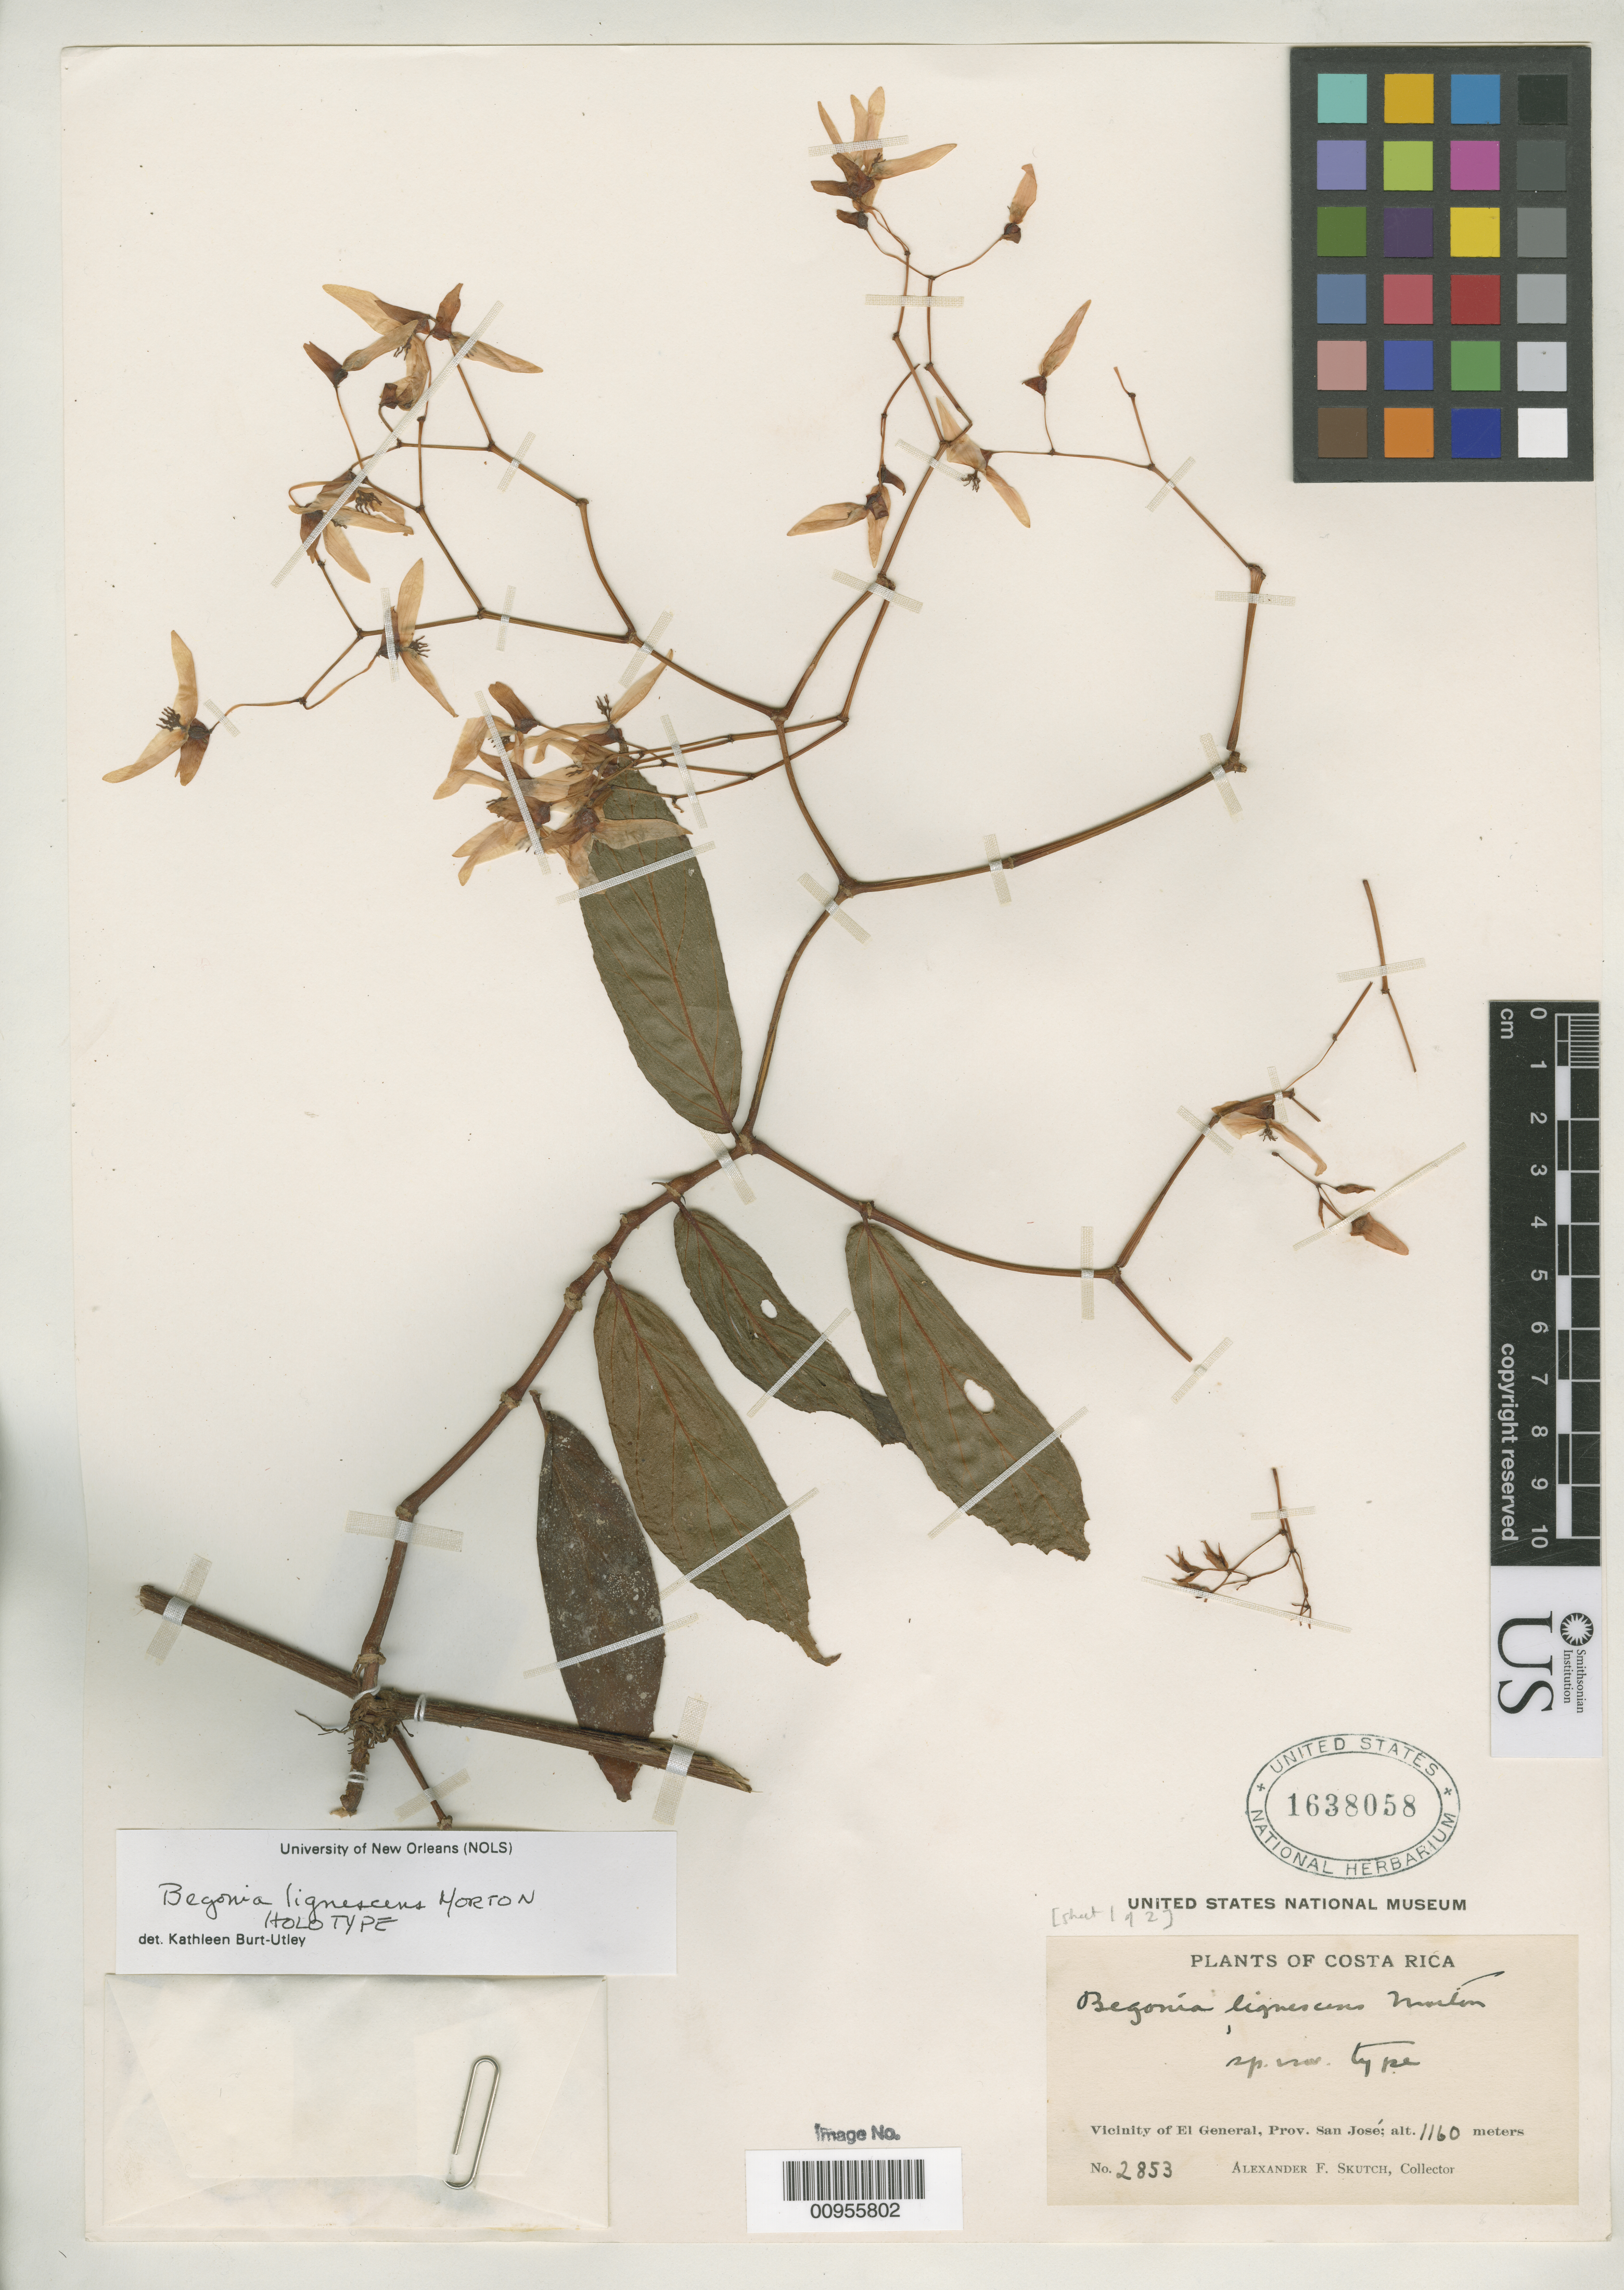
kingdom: Plantae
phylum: Tracheophyta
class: Magnoliopsida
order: Cucurbitales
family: Begoniaceae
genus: Begonia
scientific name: Begonia lignescens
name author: C.V. Morton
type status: Holotype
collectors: A. F. Skutch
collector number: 2853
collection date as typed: Aug 1936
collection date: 1936-08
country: Costa Rica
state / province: San José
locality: Vicinity of El General.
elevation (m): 1160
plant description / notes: One of two sheets cited in protologue as holotype (second sheet, USNH 1638059, annotated as "isotype" by K. Burt-Utley).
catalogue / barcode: US 1638058